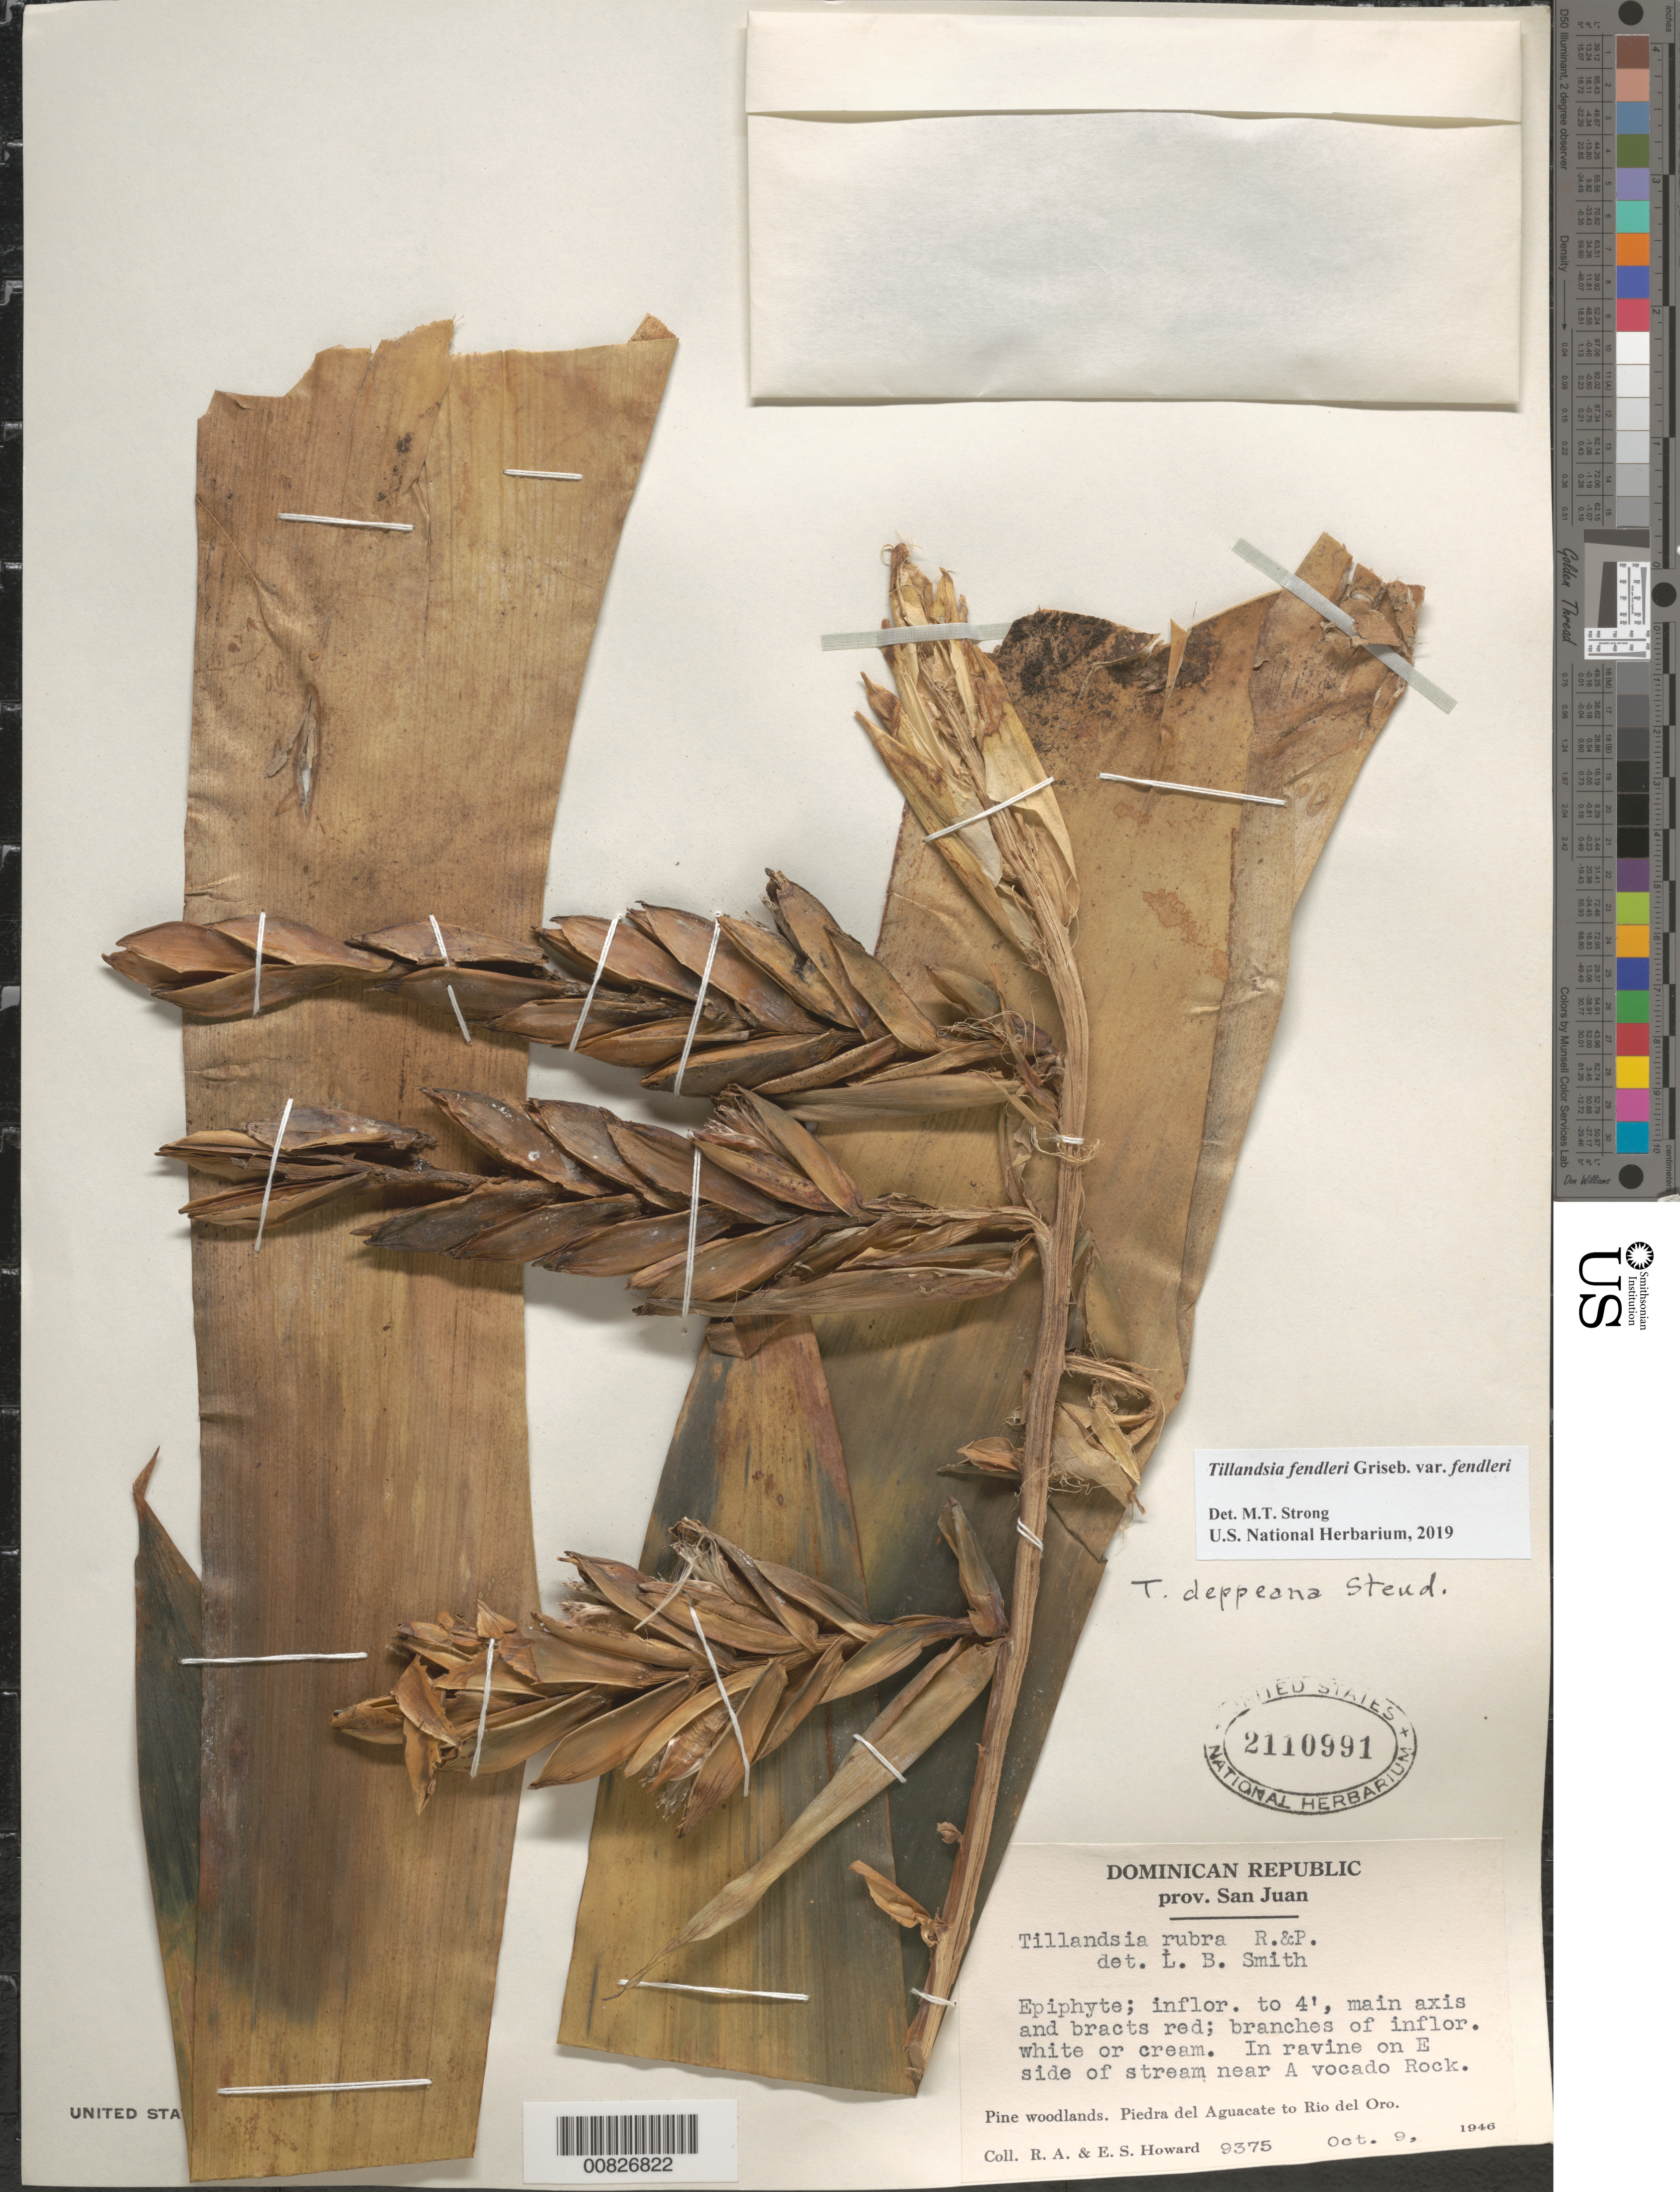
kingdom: Plantae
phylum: Tracheophyta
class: Liliopsida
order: Poales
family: Bromeliaceae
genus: Tillandsia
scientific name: Tillandsia fendleri var. fendleri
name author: Griseb.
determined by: Strong, Mark T., (BOT), Smithsonian Institution - National Museum of Natural History (UNITED STATES)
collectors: R. A. Howard & E. S. Howard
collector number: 9375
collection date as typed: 09 Oct 1946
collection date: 1946-10-09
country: Dominican Republic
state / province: San Juan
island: Hispaniola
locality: Piedra del Aguacate to Río del Oro.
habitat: In ravine on E side of stream near Avocado Rock. Pine woodlands.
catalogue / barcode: US 2110991